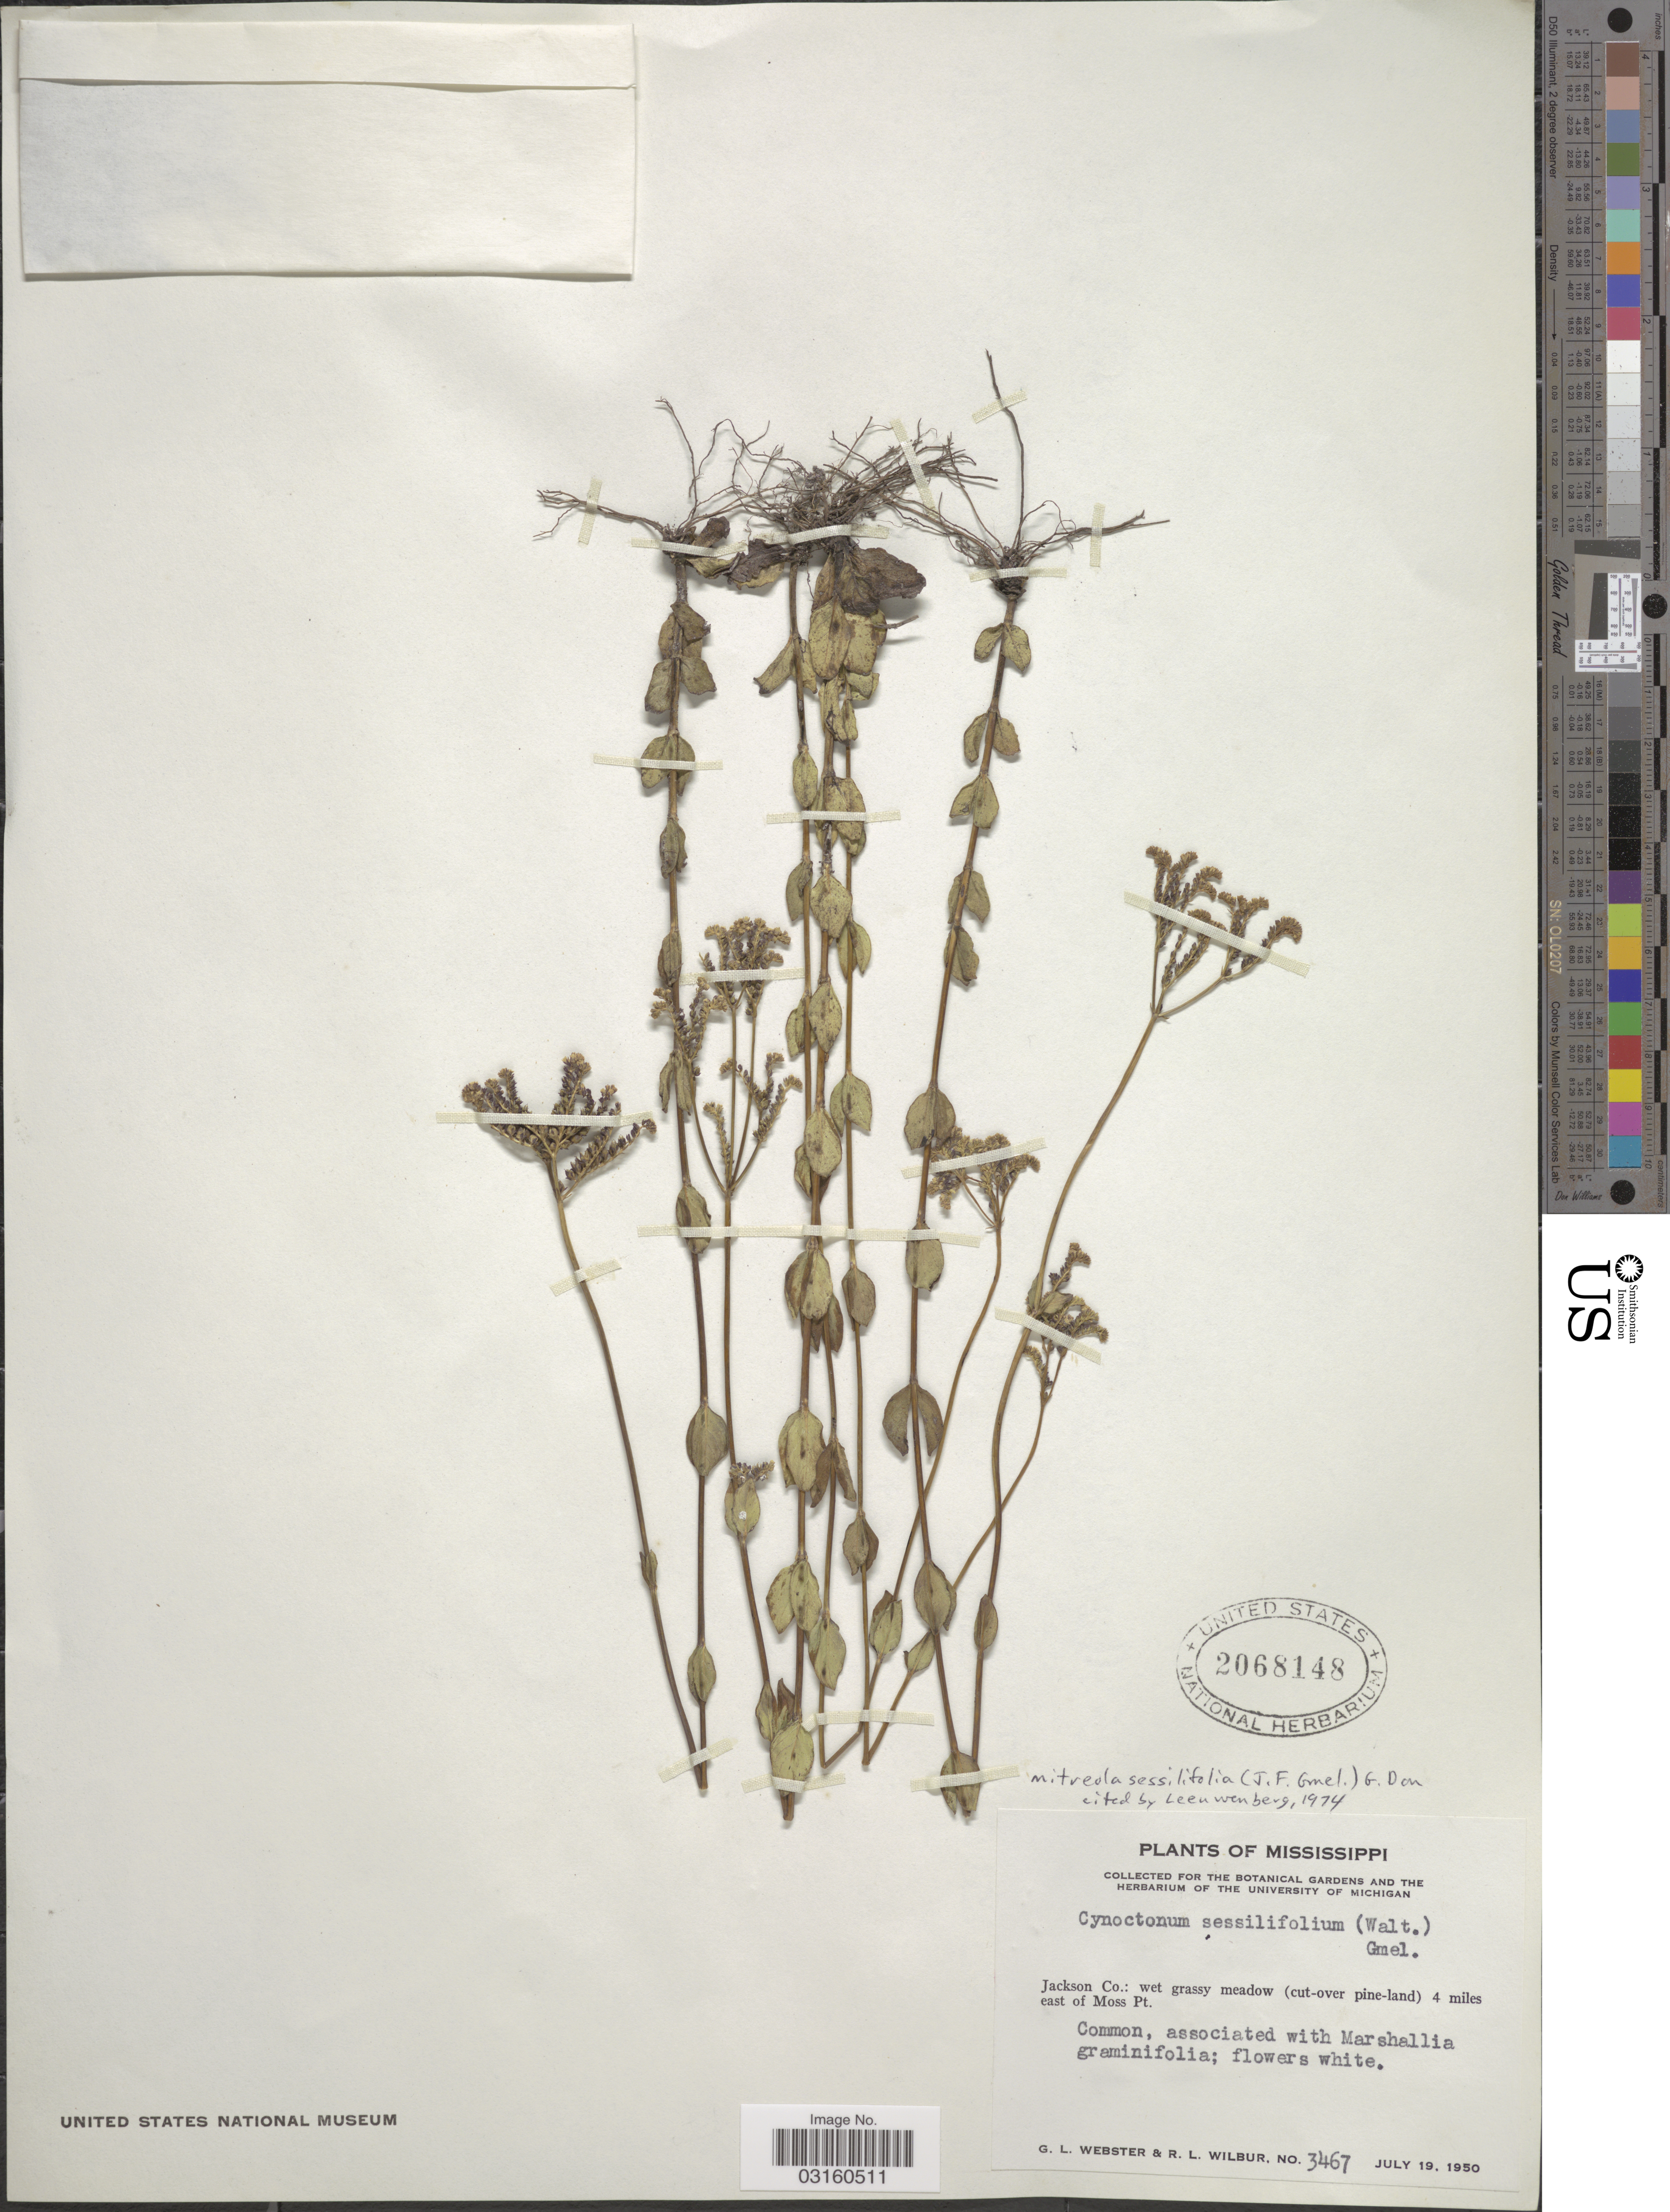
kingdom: Plantae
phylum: Tracheophyta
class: Magnoliopsida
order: Gentianales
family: Loganiaceae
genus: Mitreola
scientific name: Mitreola sessilifolia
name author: (J.F. Gmel.) G. Don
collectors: G. L. Webster & R. L. Wilbur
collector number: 3467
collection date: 1950-07-19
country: United States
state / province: Mississippi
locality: Jackson Co.: wet grassy meadow (cut-over pine-land) 4 miles east of Moss Pt.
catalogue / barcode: US 2068148